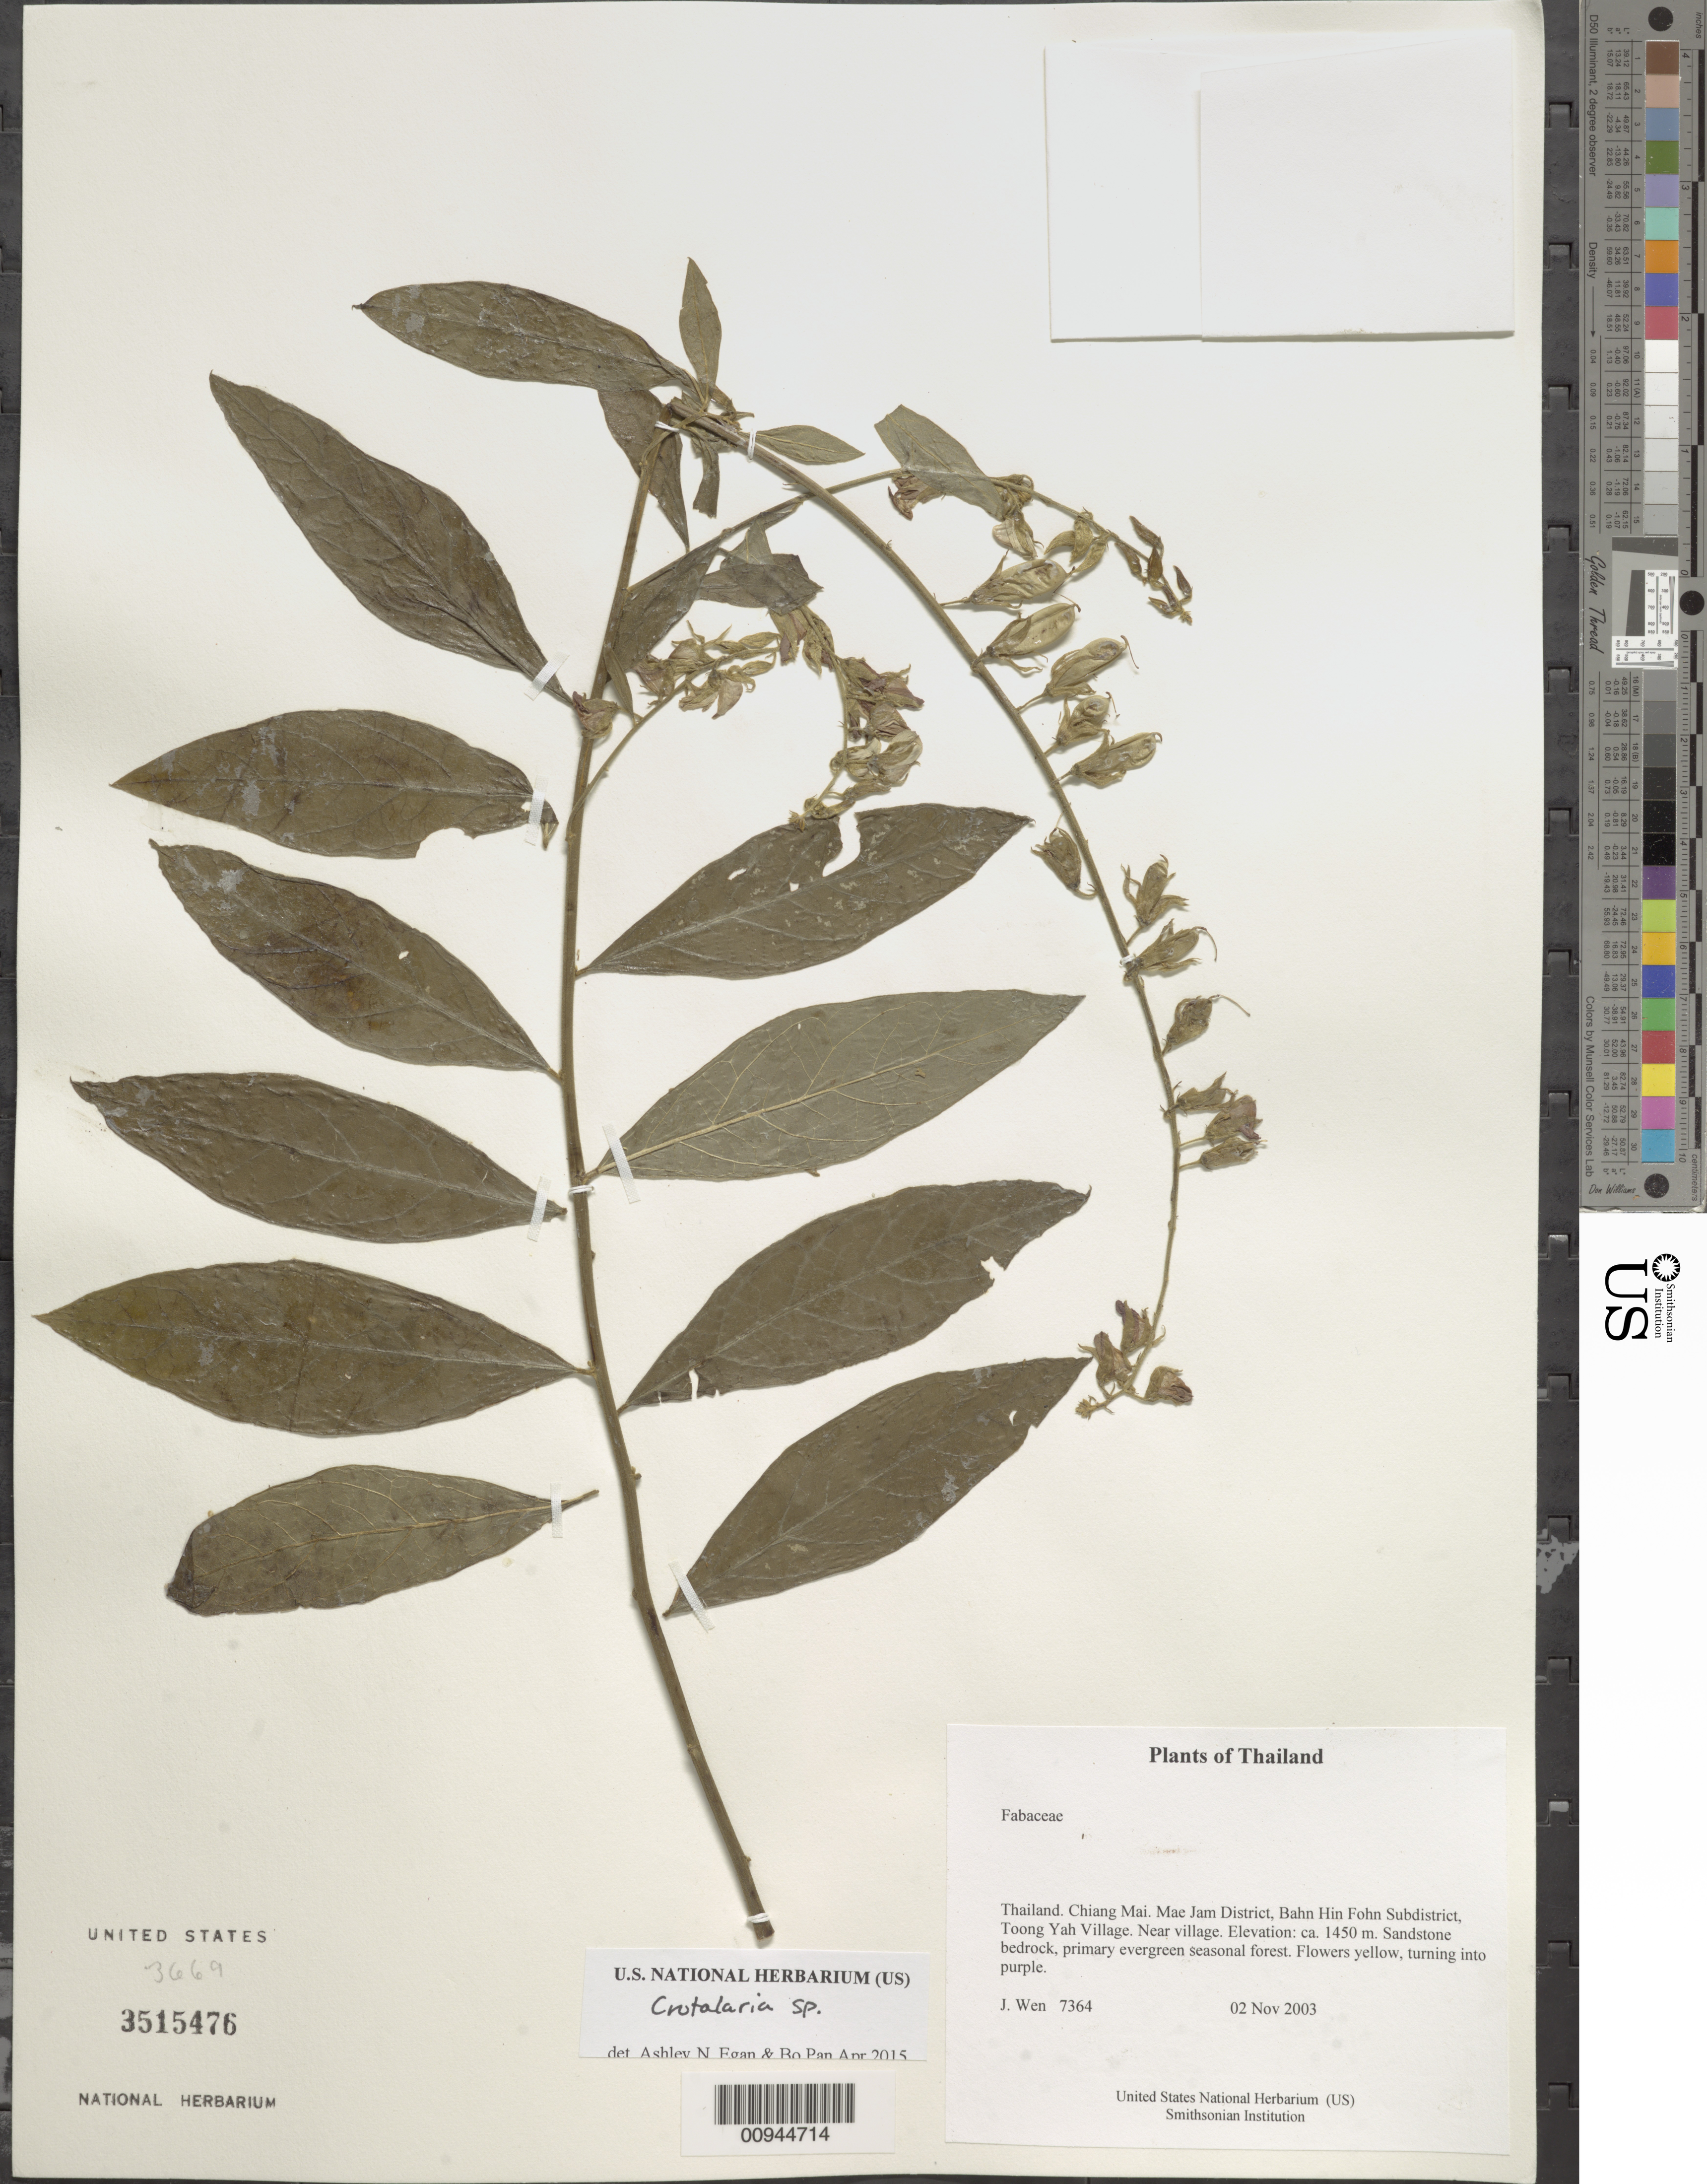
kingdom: Plantae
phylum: Tracheophyta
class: Magnoliopsida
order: Fabales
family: Fabaceae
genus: Crotalaria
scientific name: Crotalaria sp.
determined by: Egan, Ashley N.; Pan, B.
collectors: J. Wen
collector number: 7364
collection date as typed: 02 Nov 2003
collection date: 2003-11-02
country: Thailand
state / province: Chiang Mai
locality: Mae Jam District, Bahn Hin Fohn Subdistrict, Toong Yah Village. Near village.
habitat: Sandstone bedrock, primary evergreen seasonal forest.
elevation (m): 1450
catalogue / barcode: US 3515476